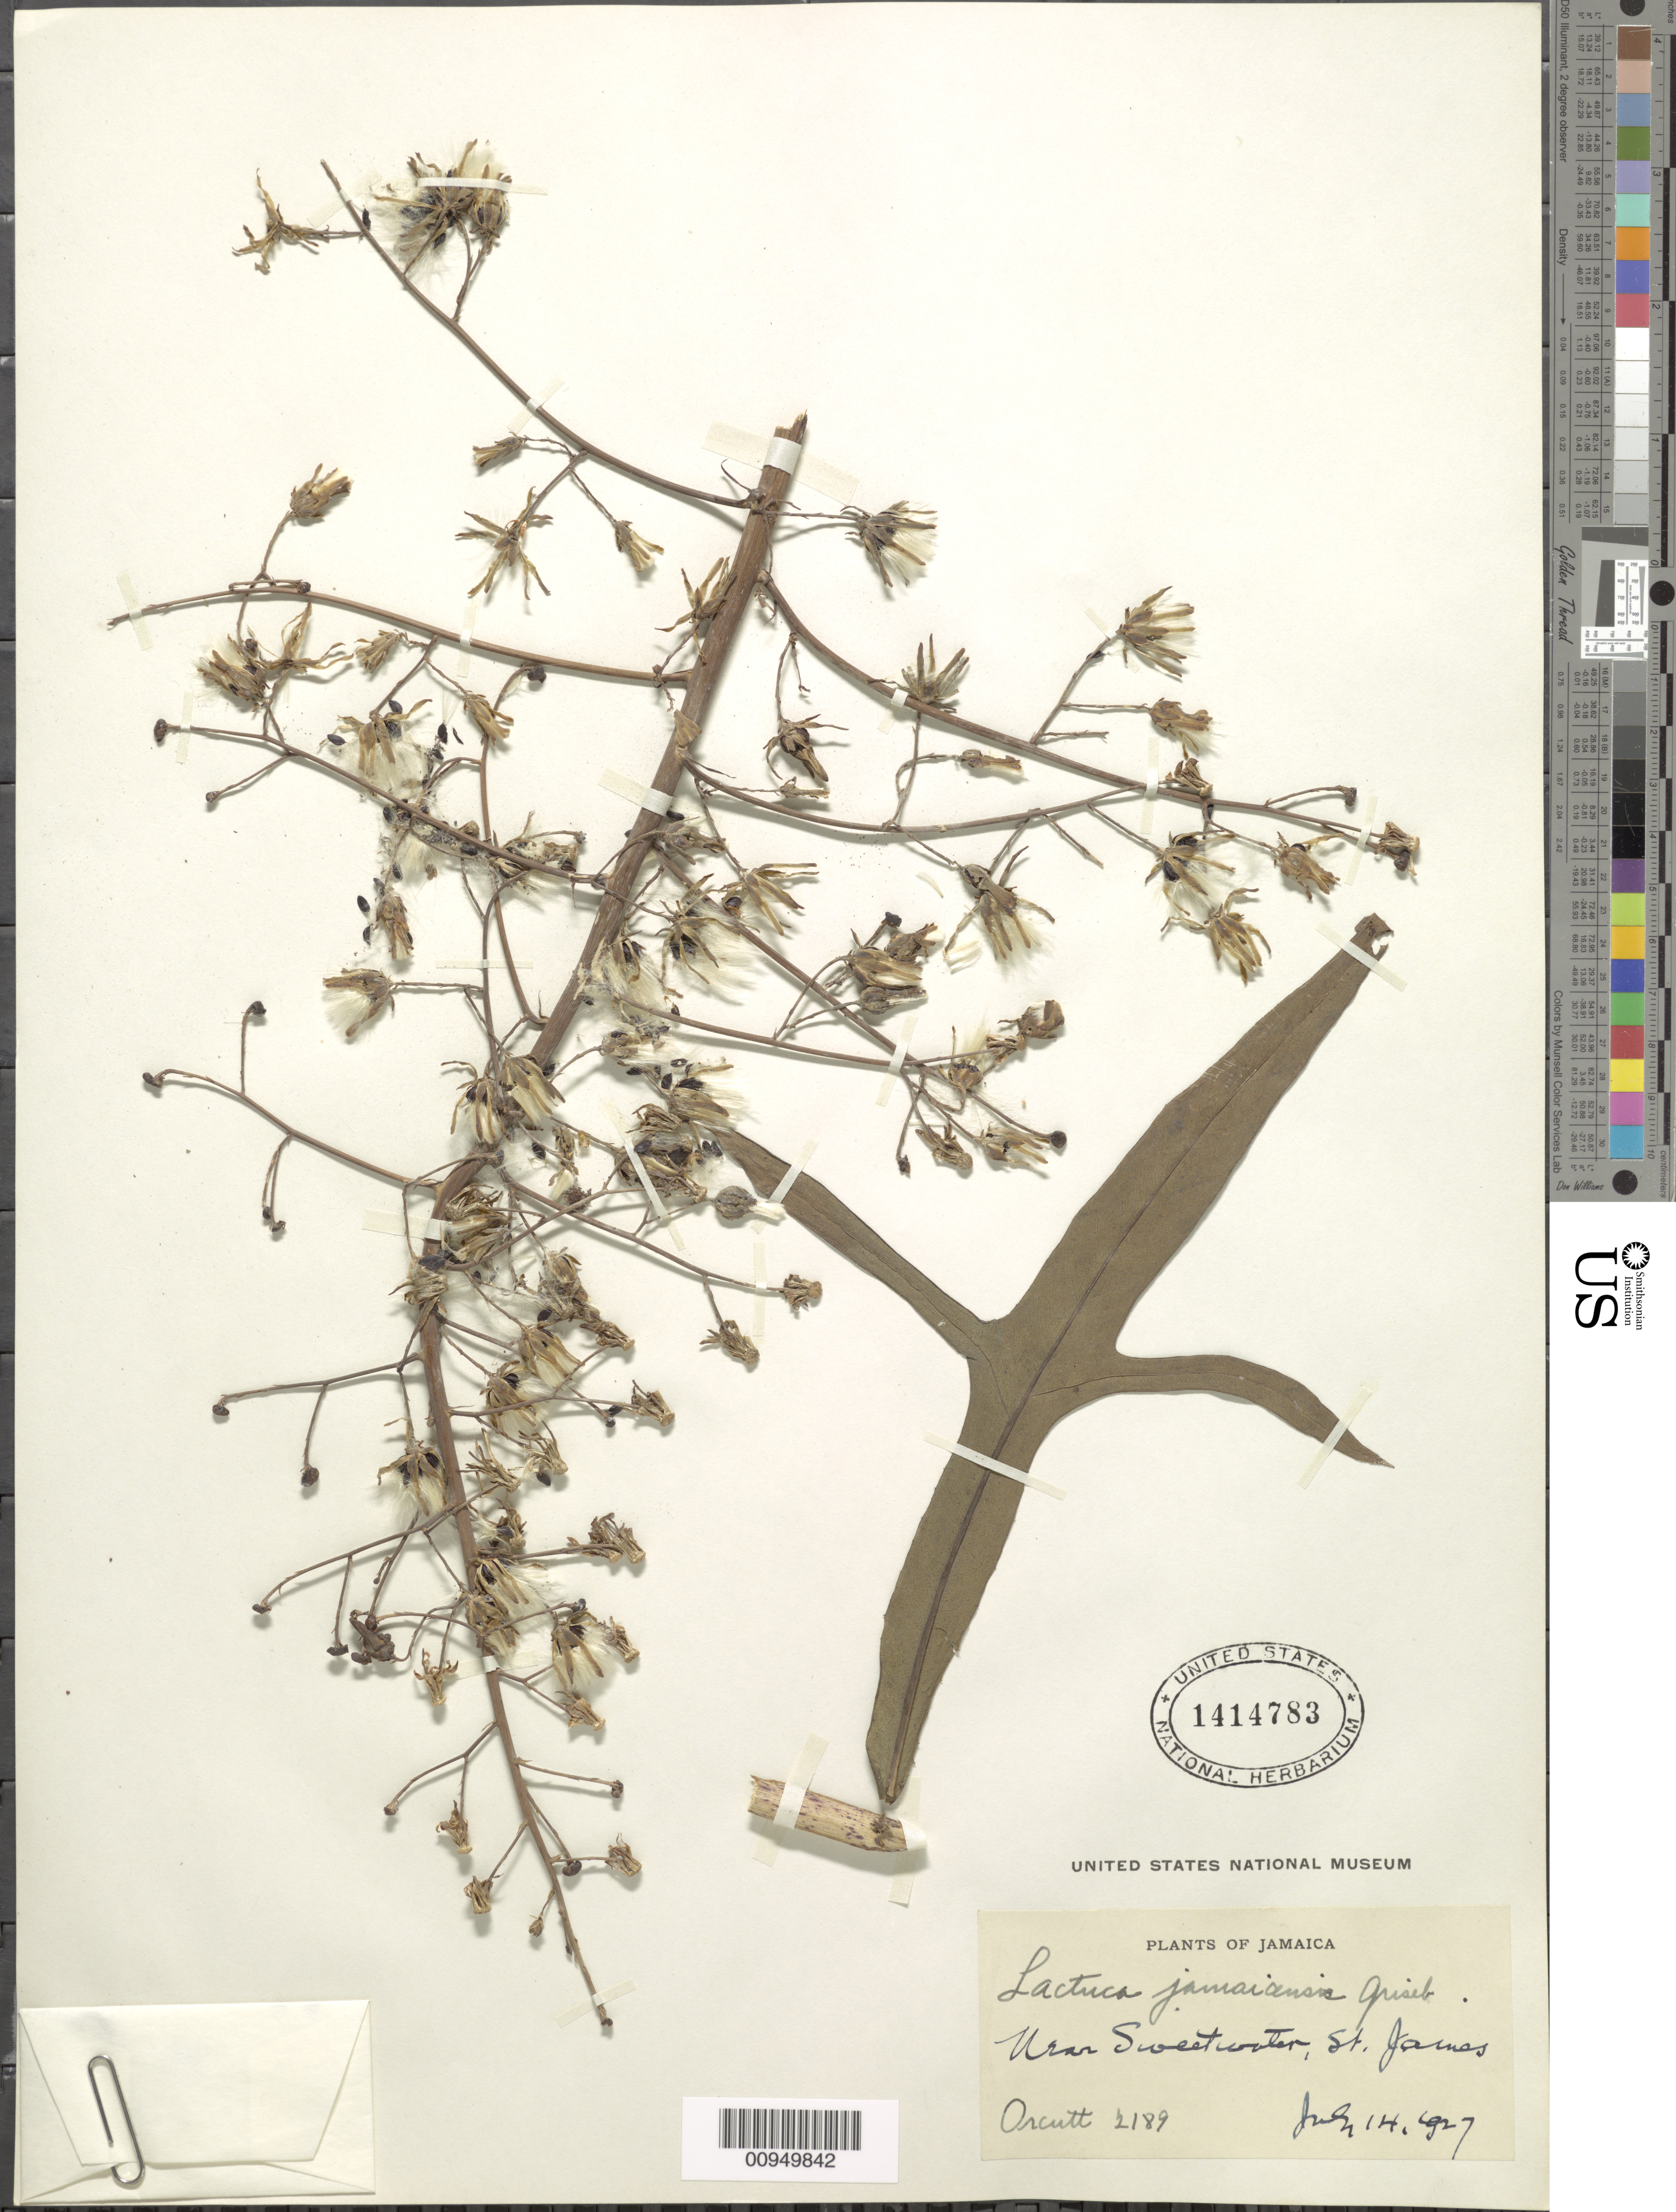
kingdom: Plantae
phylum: Tracheophyta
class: Magnoliopsida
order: Asterales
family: Asteraceae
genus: Lactuca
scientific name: Lactuca jamaicensis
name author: Griseb.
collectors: C. R. Orcutt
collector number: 22189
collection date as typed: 14 Jul 1927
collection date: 1927-07-14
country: Jamaica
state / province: Saint James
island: Jamaica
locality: Near Sweetwater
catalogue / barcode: US 1414783